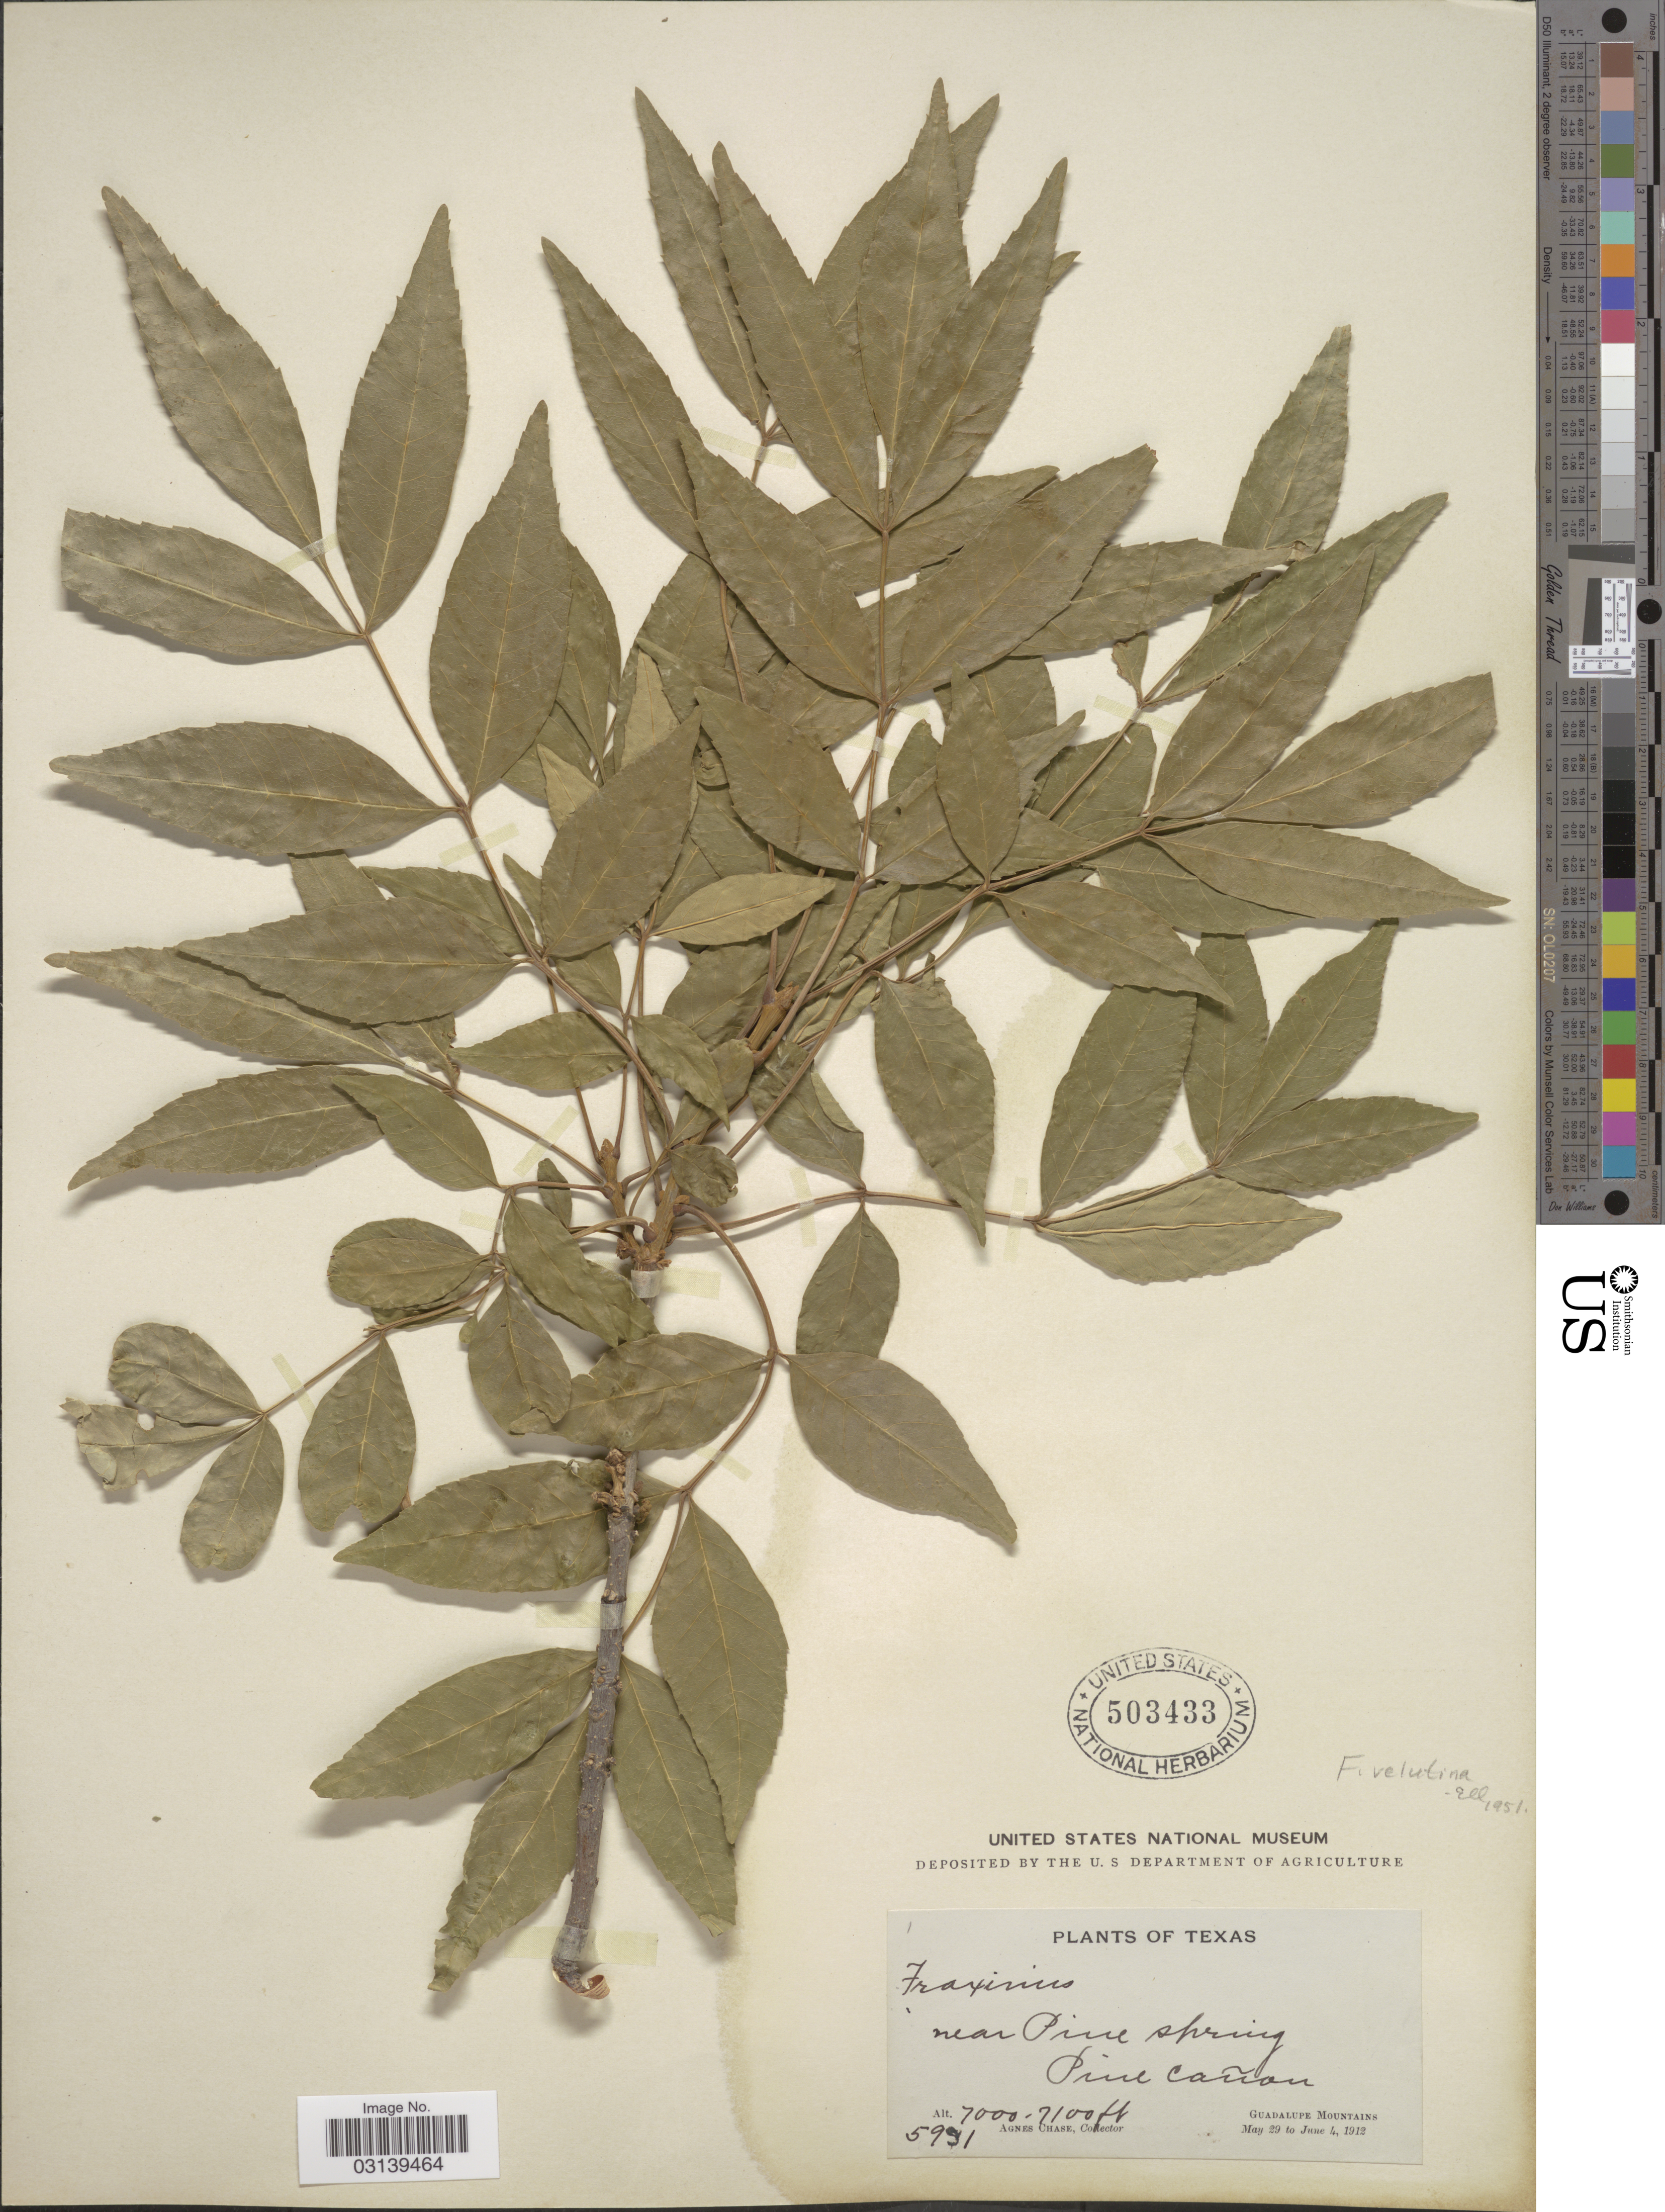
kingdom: Plantae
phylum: Tracheophyta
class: Magnoliopsida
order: Lamiales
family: Oleaceae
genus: Fraxinus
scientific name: Fraxinus velutina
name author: Torr.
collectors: A. Chase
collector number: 5931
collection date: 1912-05-29/1912-06-04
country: United States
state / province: Texas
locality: Near Pine spring, Pine Cañon.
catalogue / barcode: US 503433